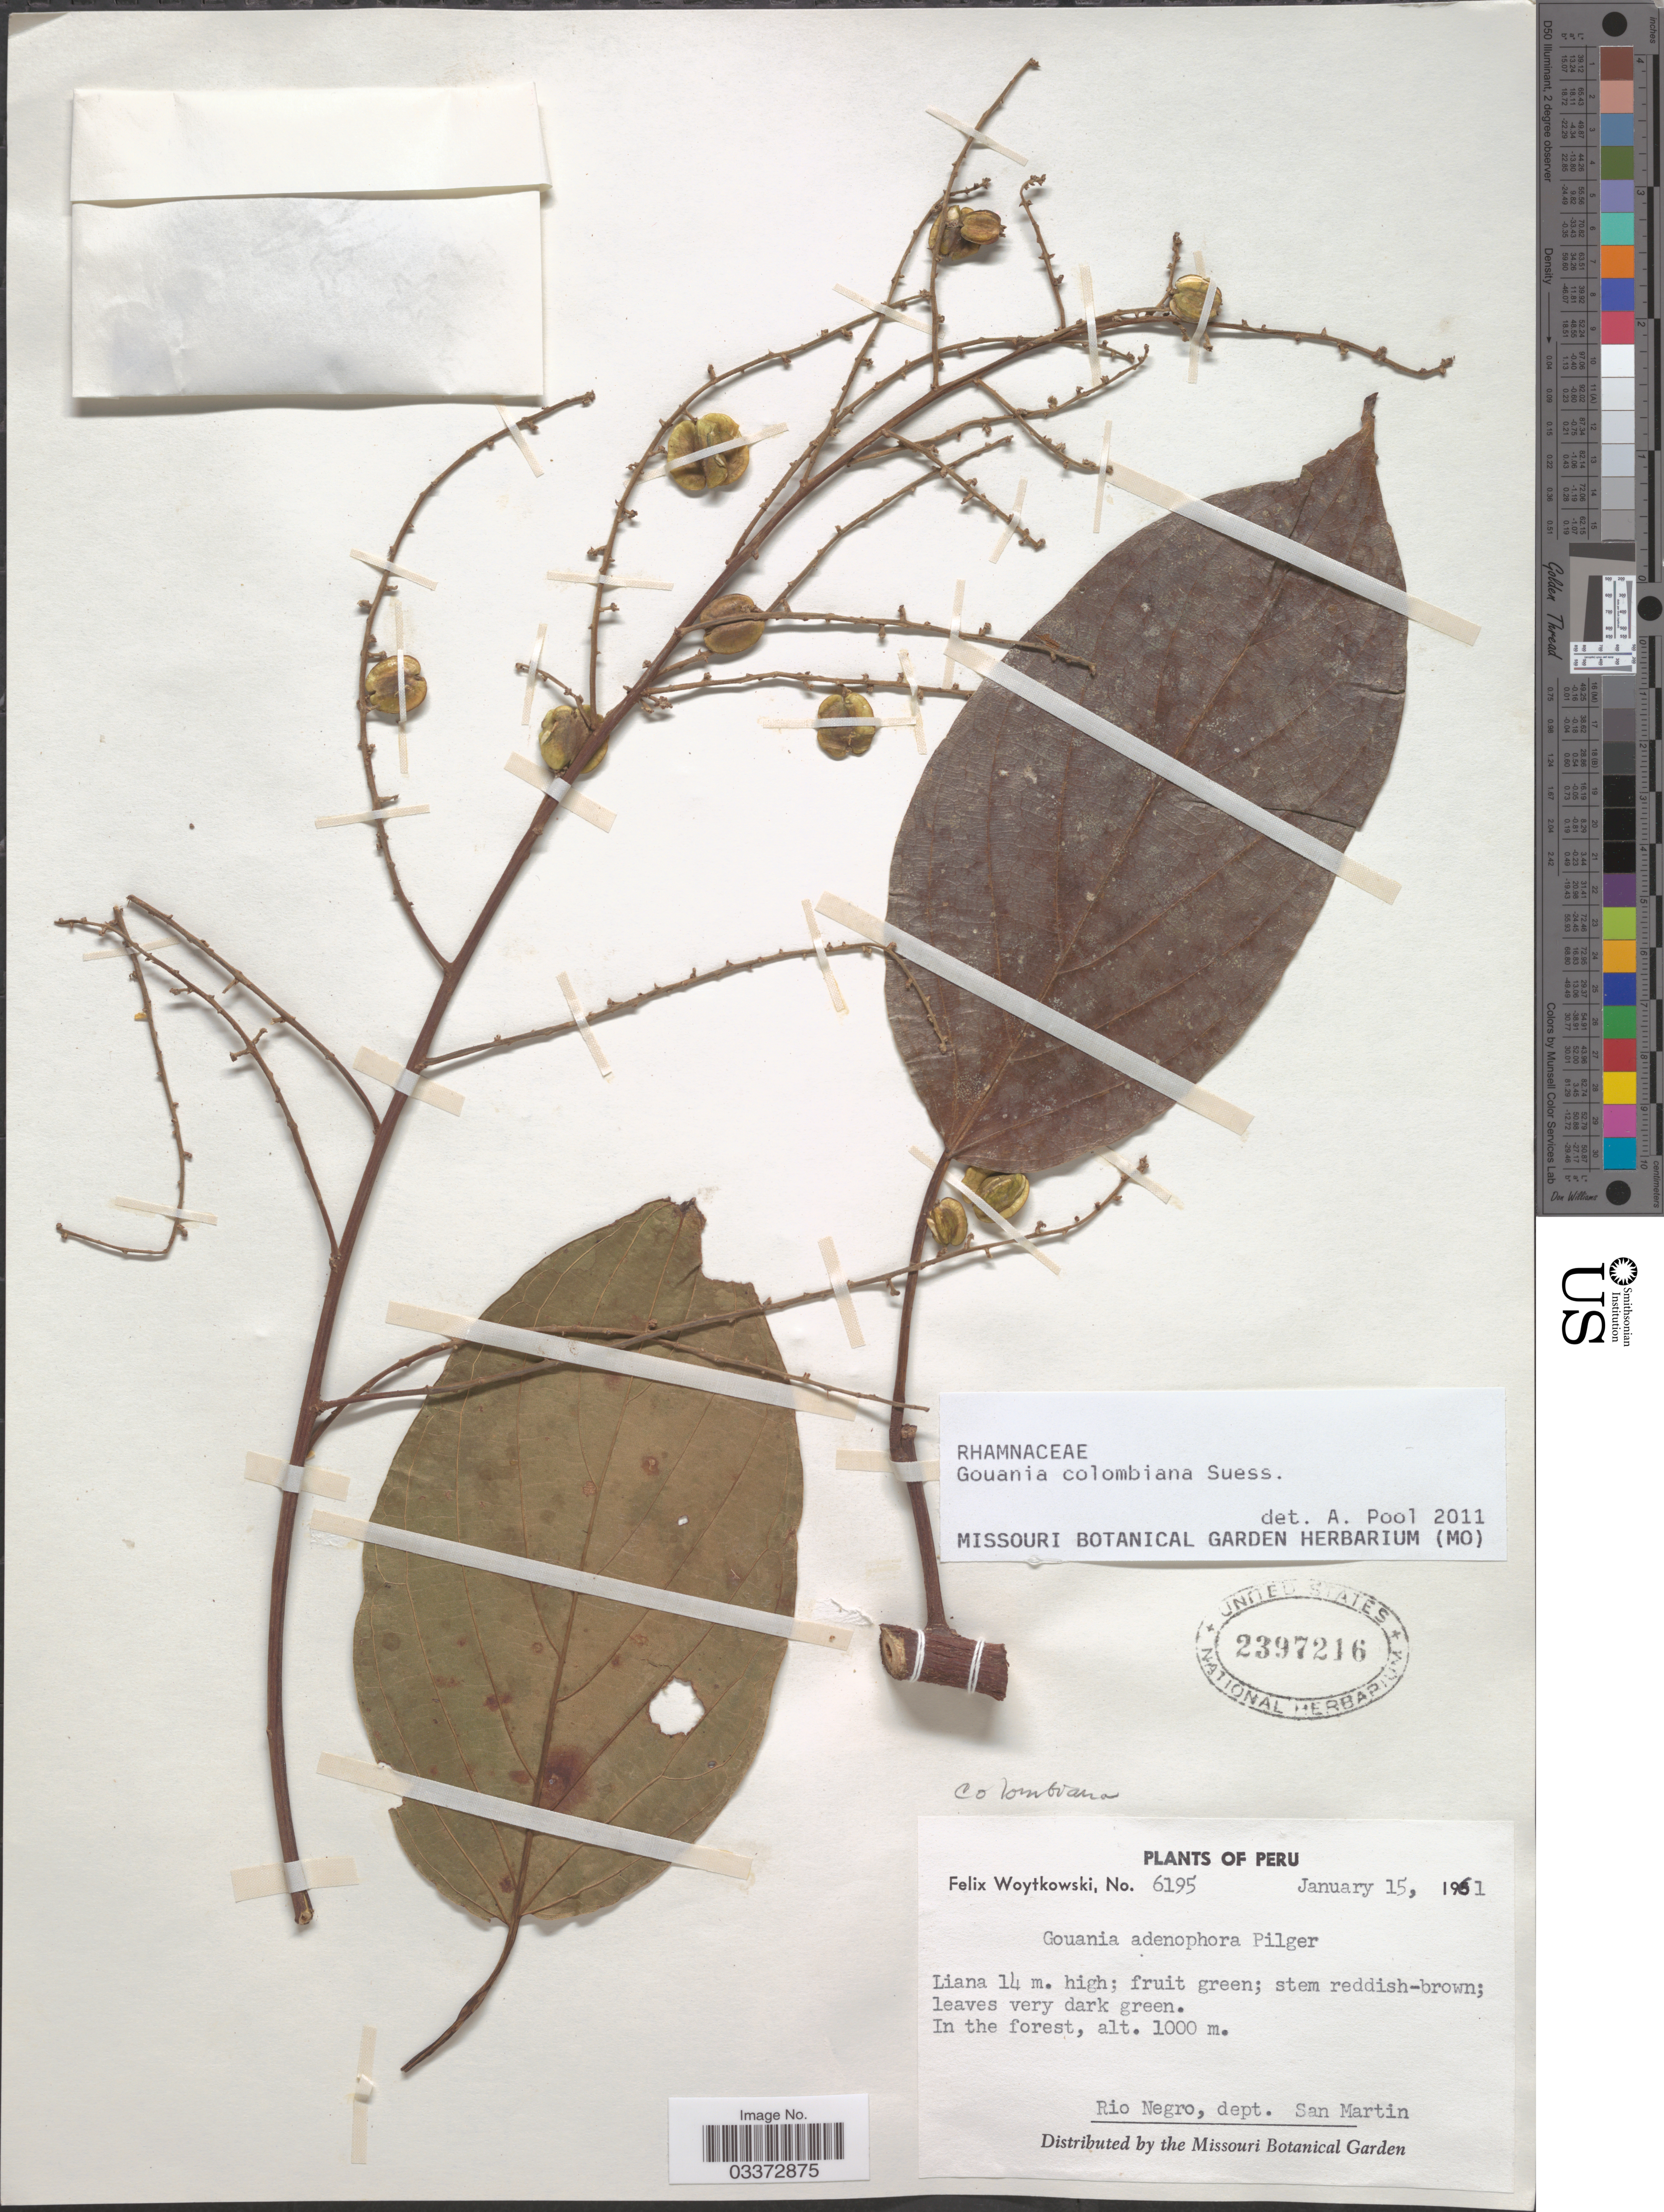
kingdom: Plantae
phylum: Tracheophyta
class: Magnoliopsida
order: Rosales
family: Rhamnaceae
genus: Gouania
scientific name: Gouania colombiana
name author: Suess.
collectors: F. Woytkowski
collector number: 6195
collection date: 1961-01-15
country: Peru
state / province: San Martín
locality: Rio Negro, dept. San Martin.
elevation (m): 1000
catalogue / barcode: US 2397216